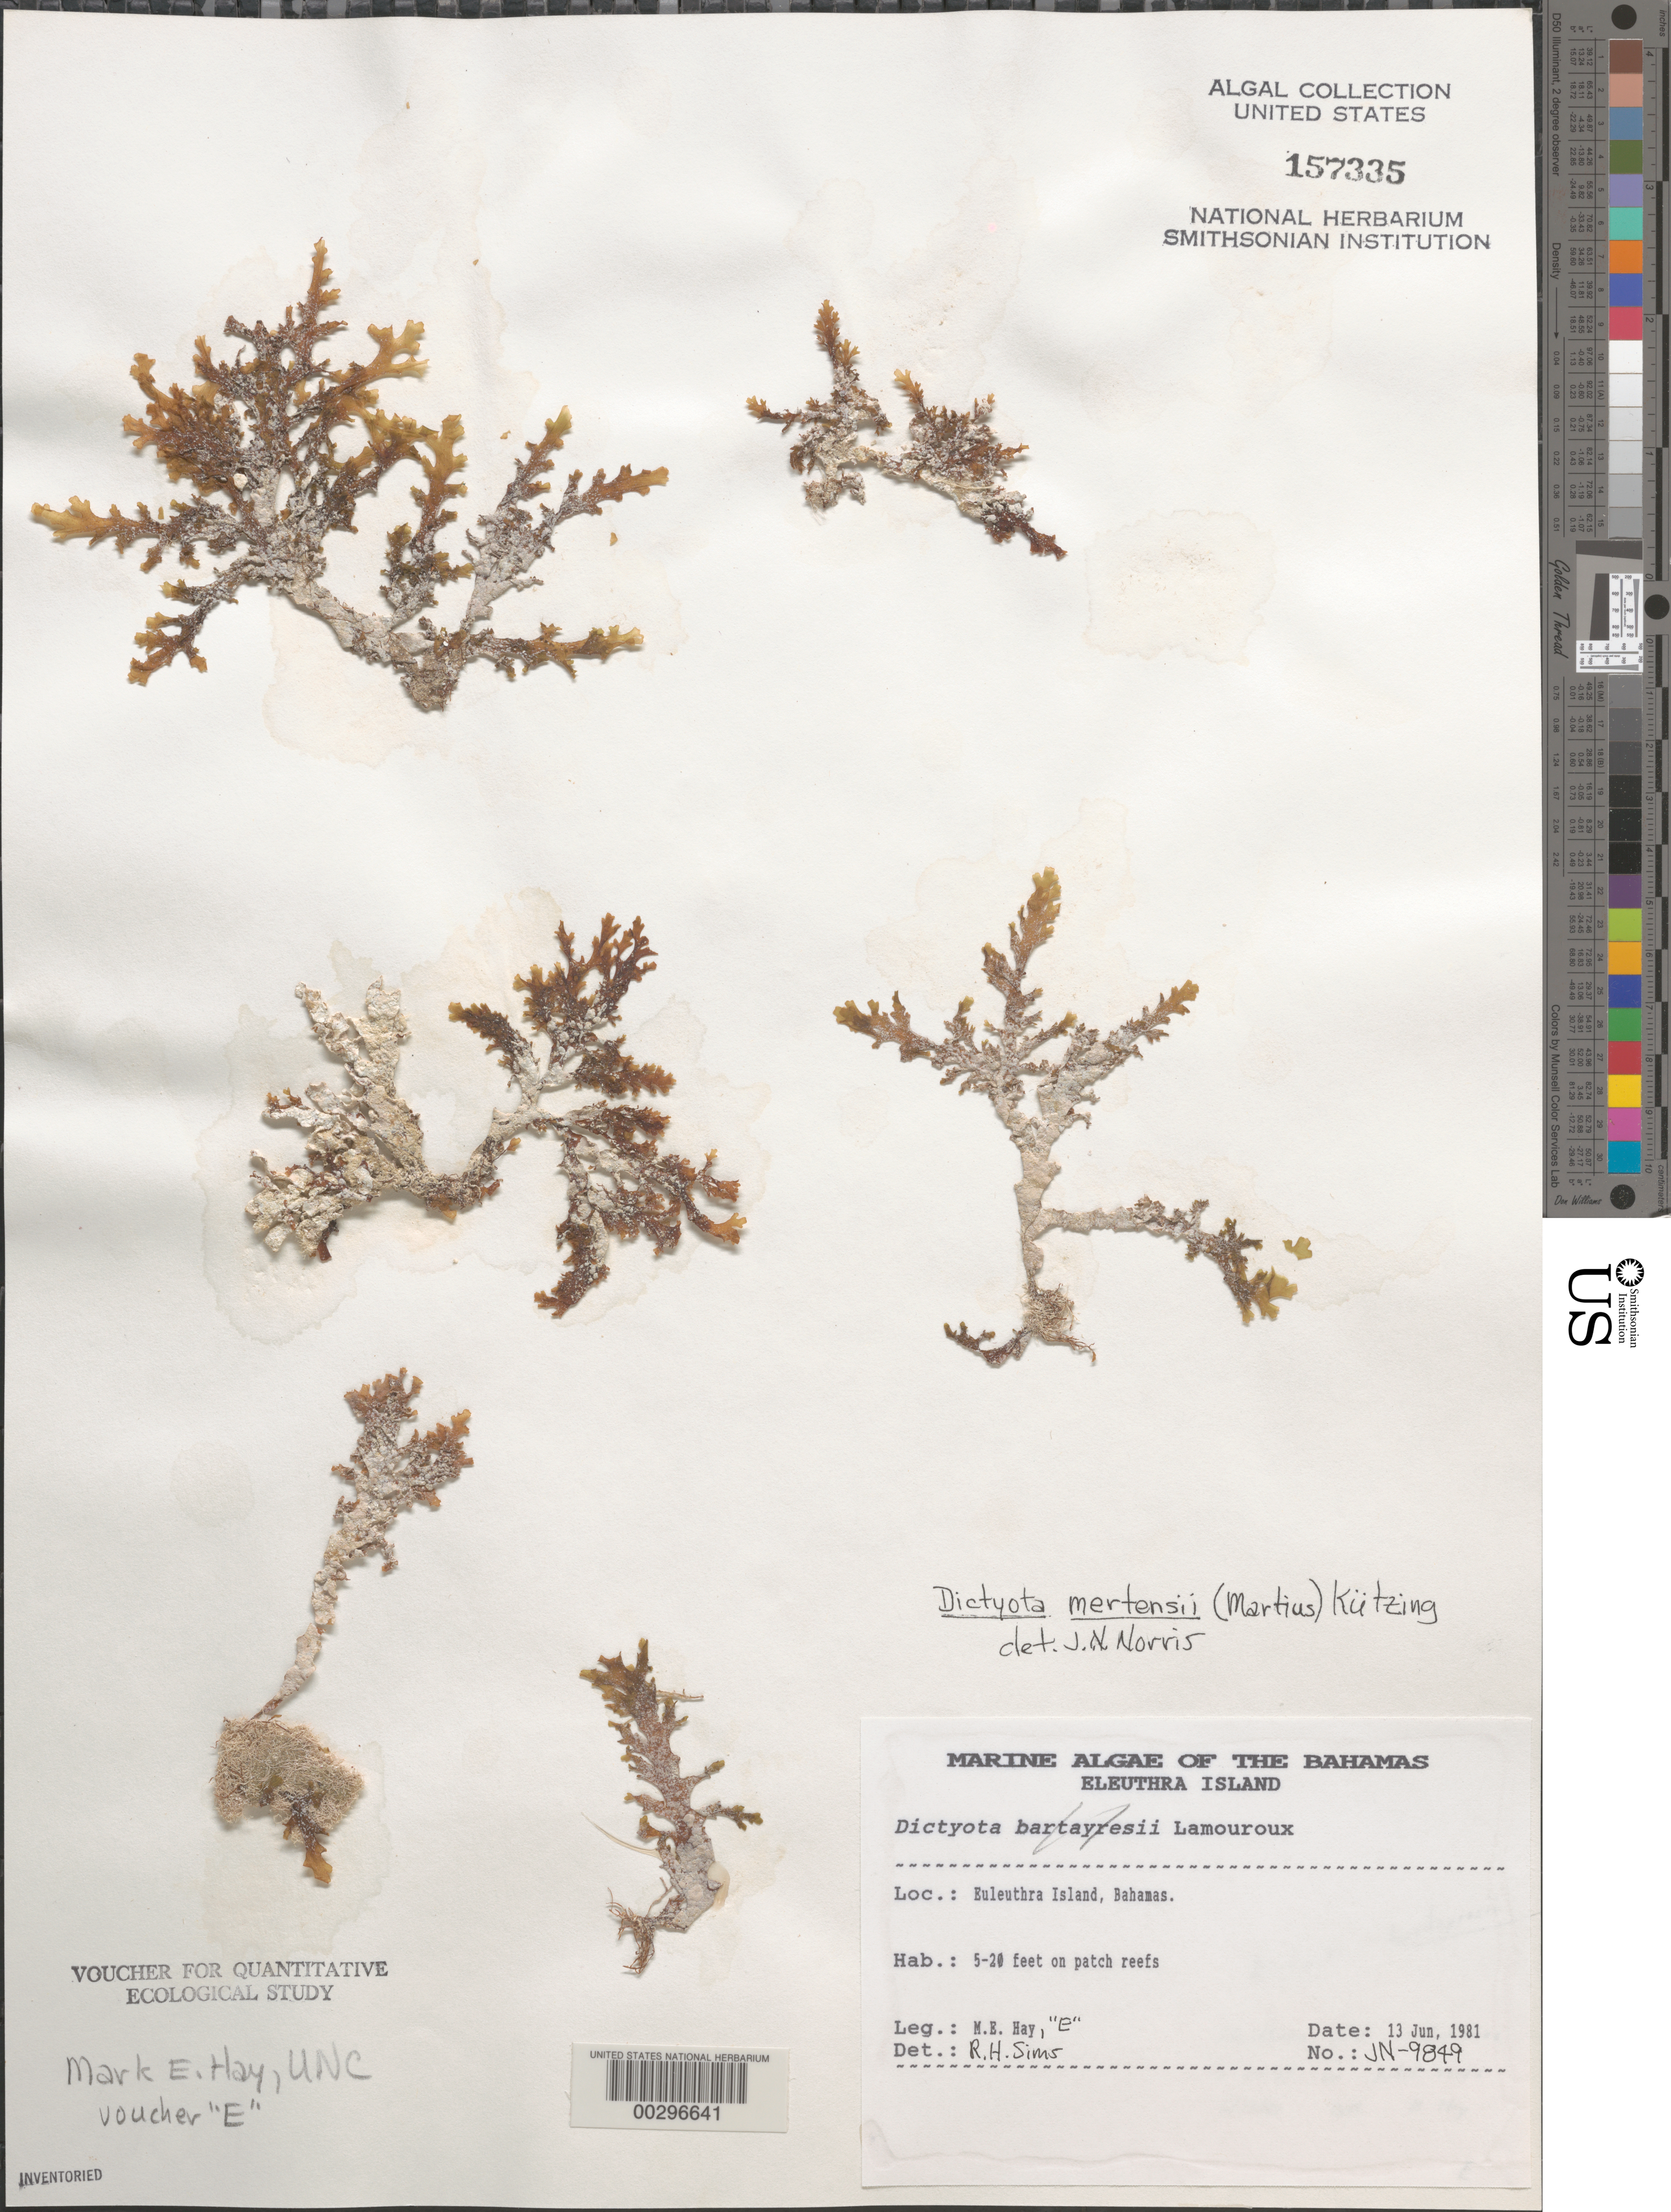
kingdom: Chromista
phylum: Ochrophyta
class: Phaeophyceae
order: Dictyotales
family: Dictyotaceae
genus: Dictyota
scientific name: Dictyota mertensii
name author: (C. Mart.) Kütz.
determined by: Norris, James N.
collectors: M. E. Hay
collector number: JN-9849 & MEH E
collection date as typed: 13 Jun 1981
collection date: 1981-06-13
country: Bahamas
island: Eleuthera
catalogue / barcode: US 157335